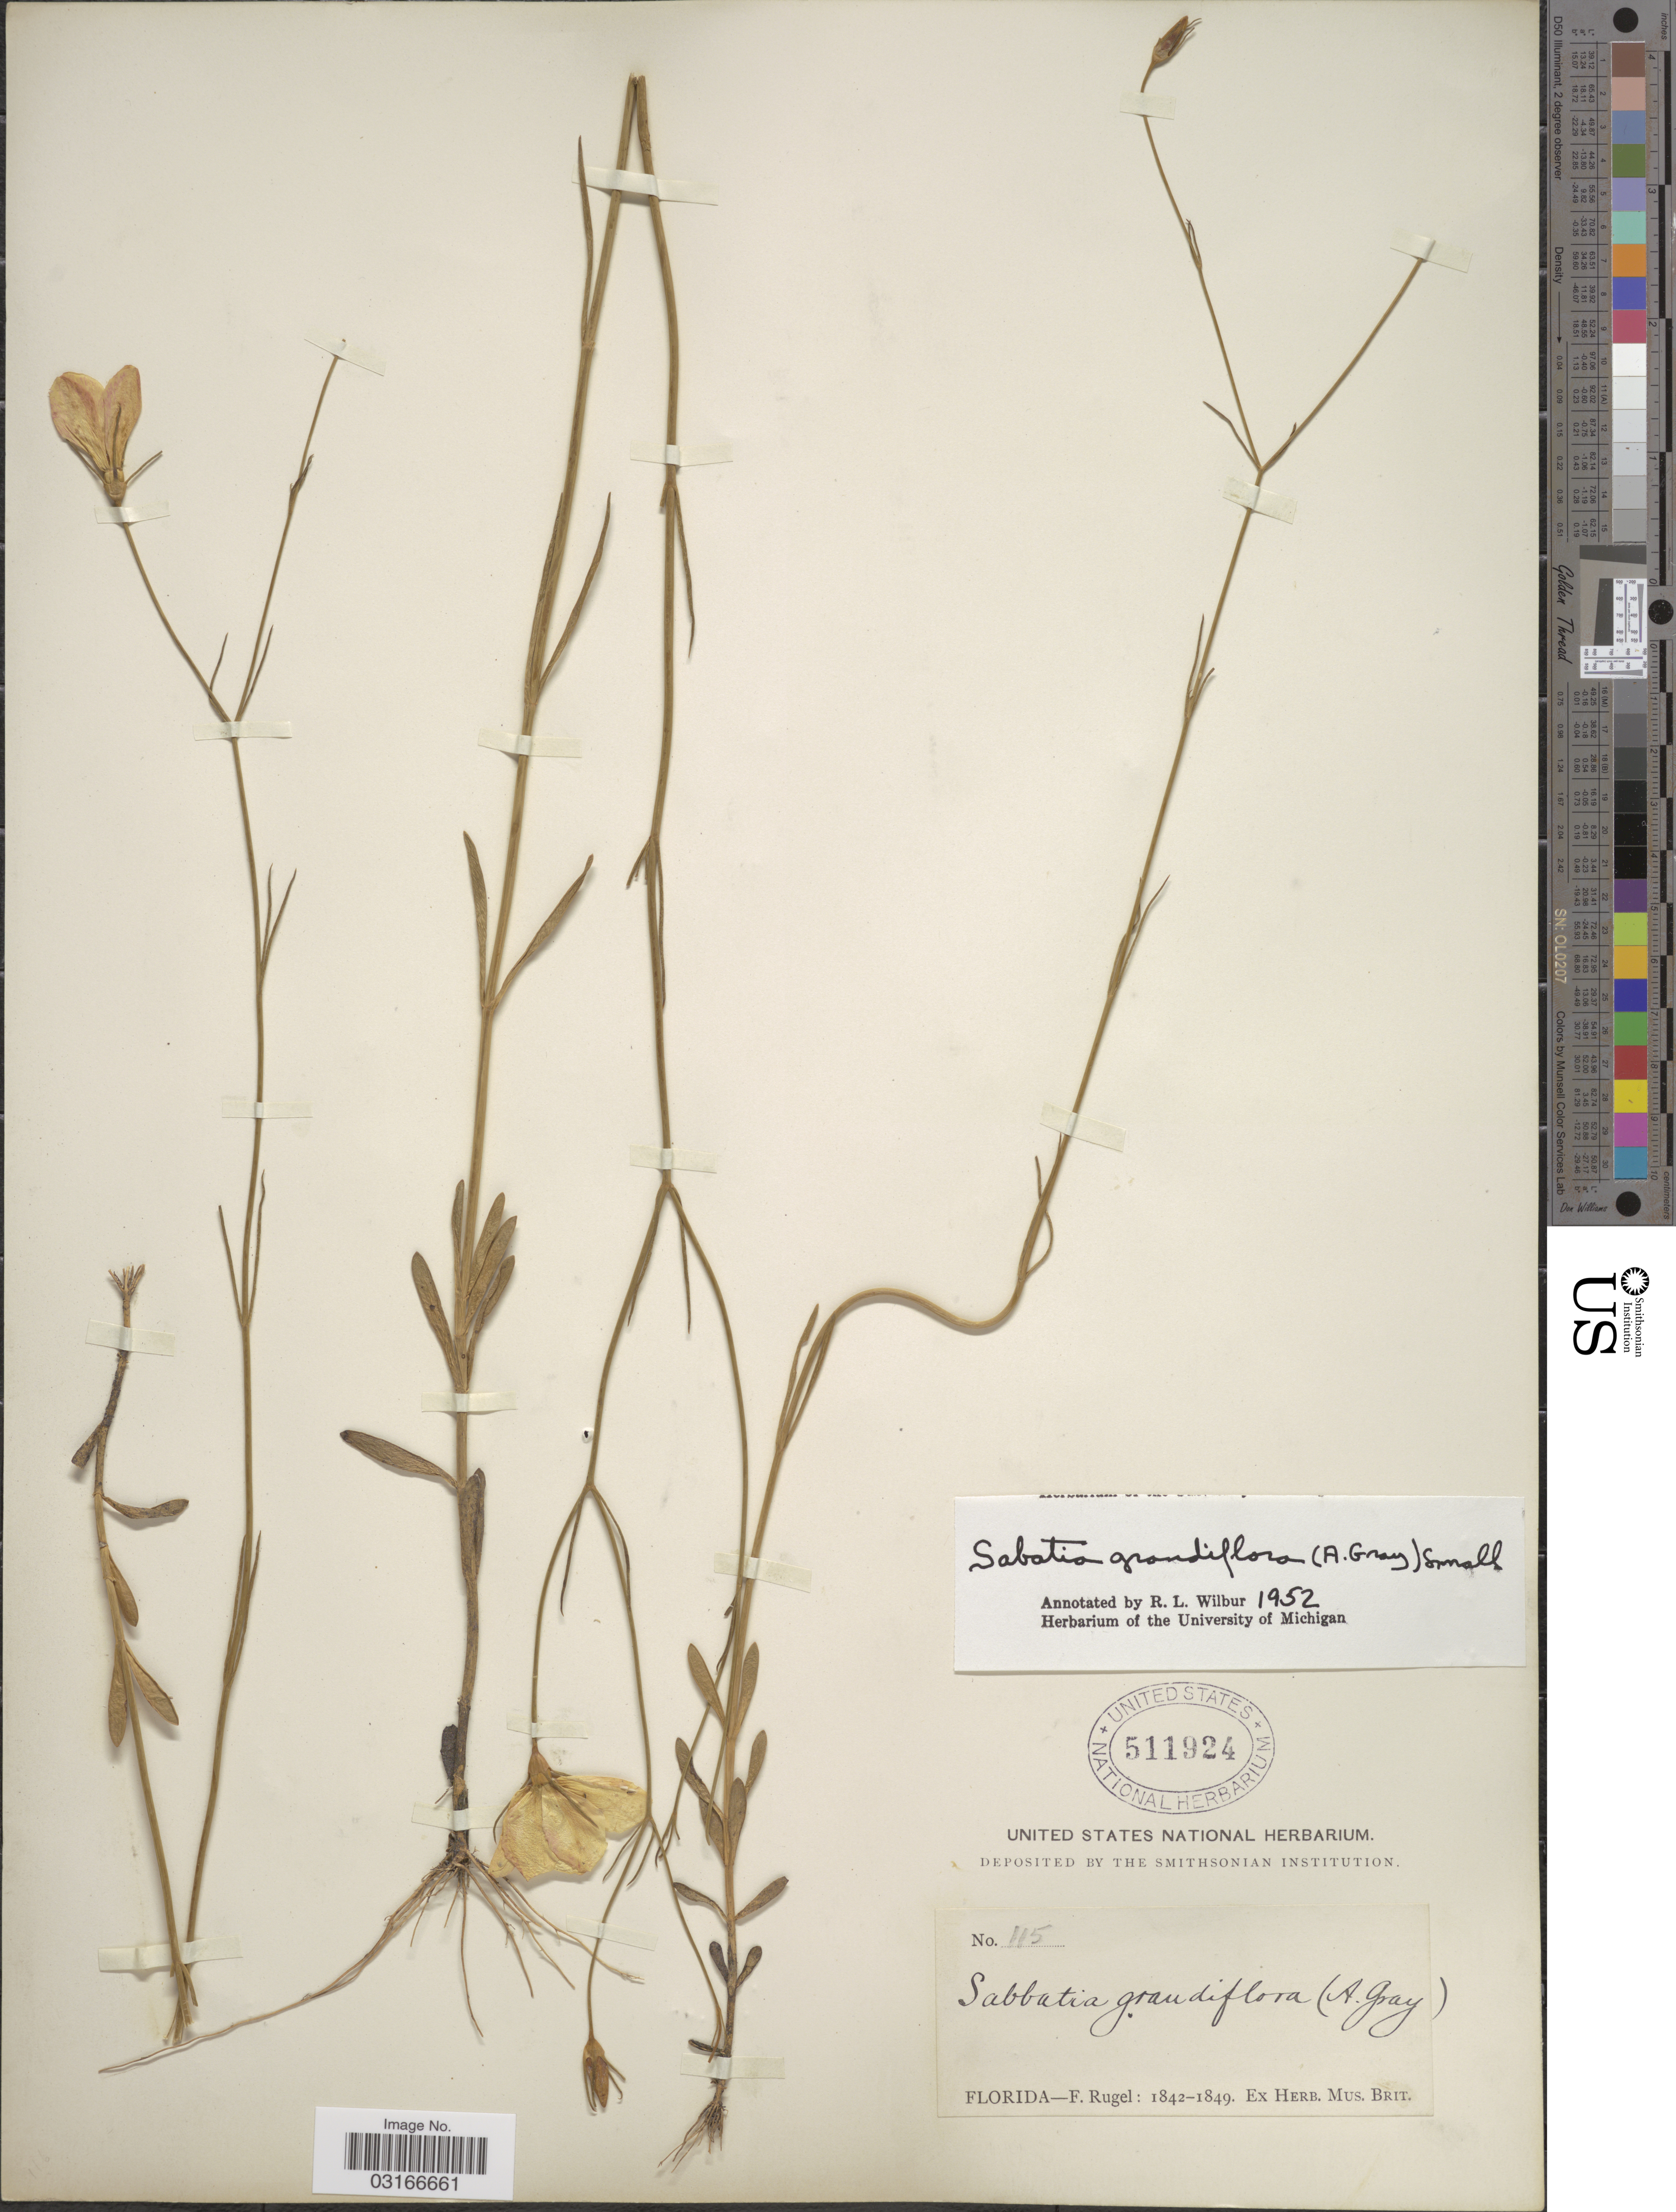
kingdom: Plantae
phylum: Tracheophyta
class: Magnoliopsida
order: Gentianales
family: Gentianaceae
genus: Sabatia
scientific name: Sabatia grandiflora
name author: (A. Gray) Small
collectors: F. Rugel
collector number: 115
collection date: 1842/1849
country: United States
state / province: Florida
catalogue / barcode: US 511924